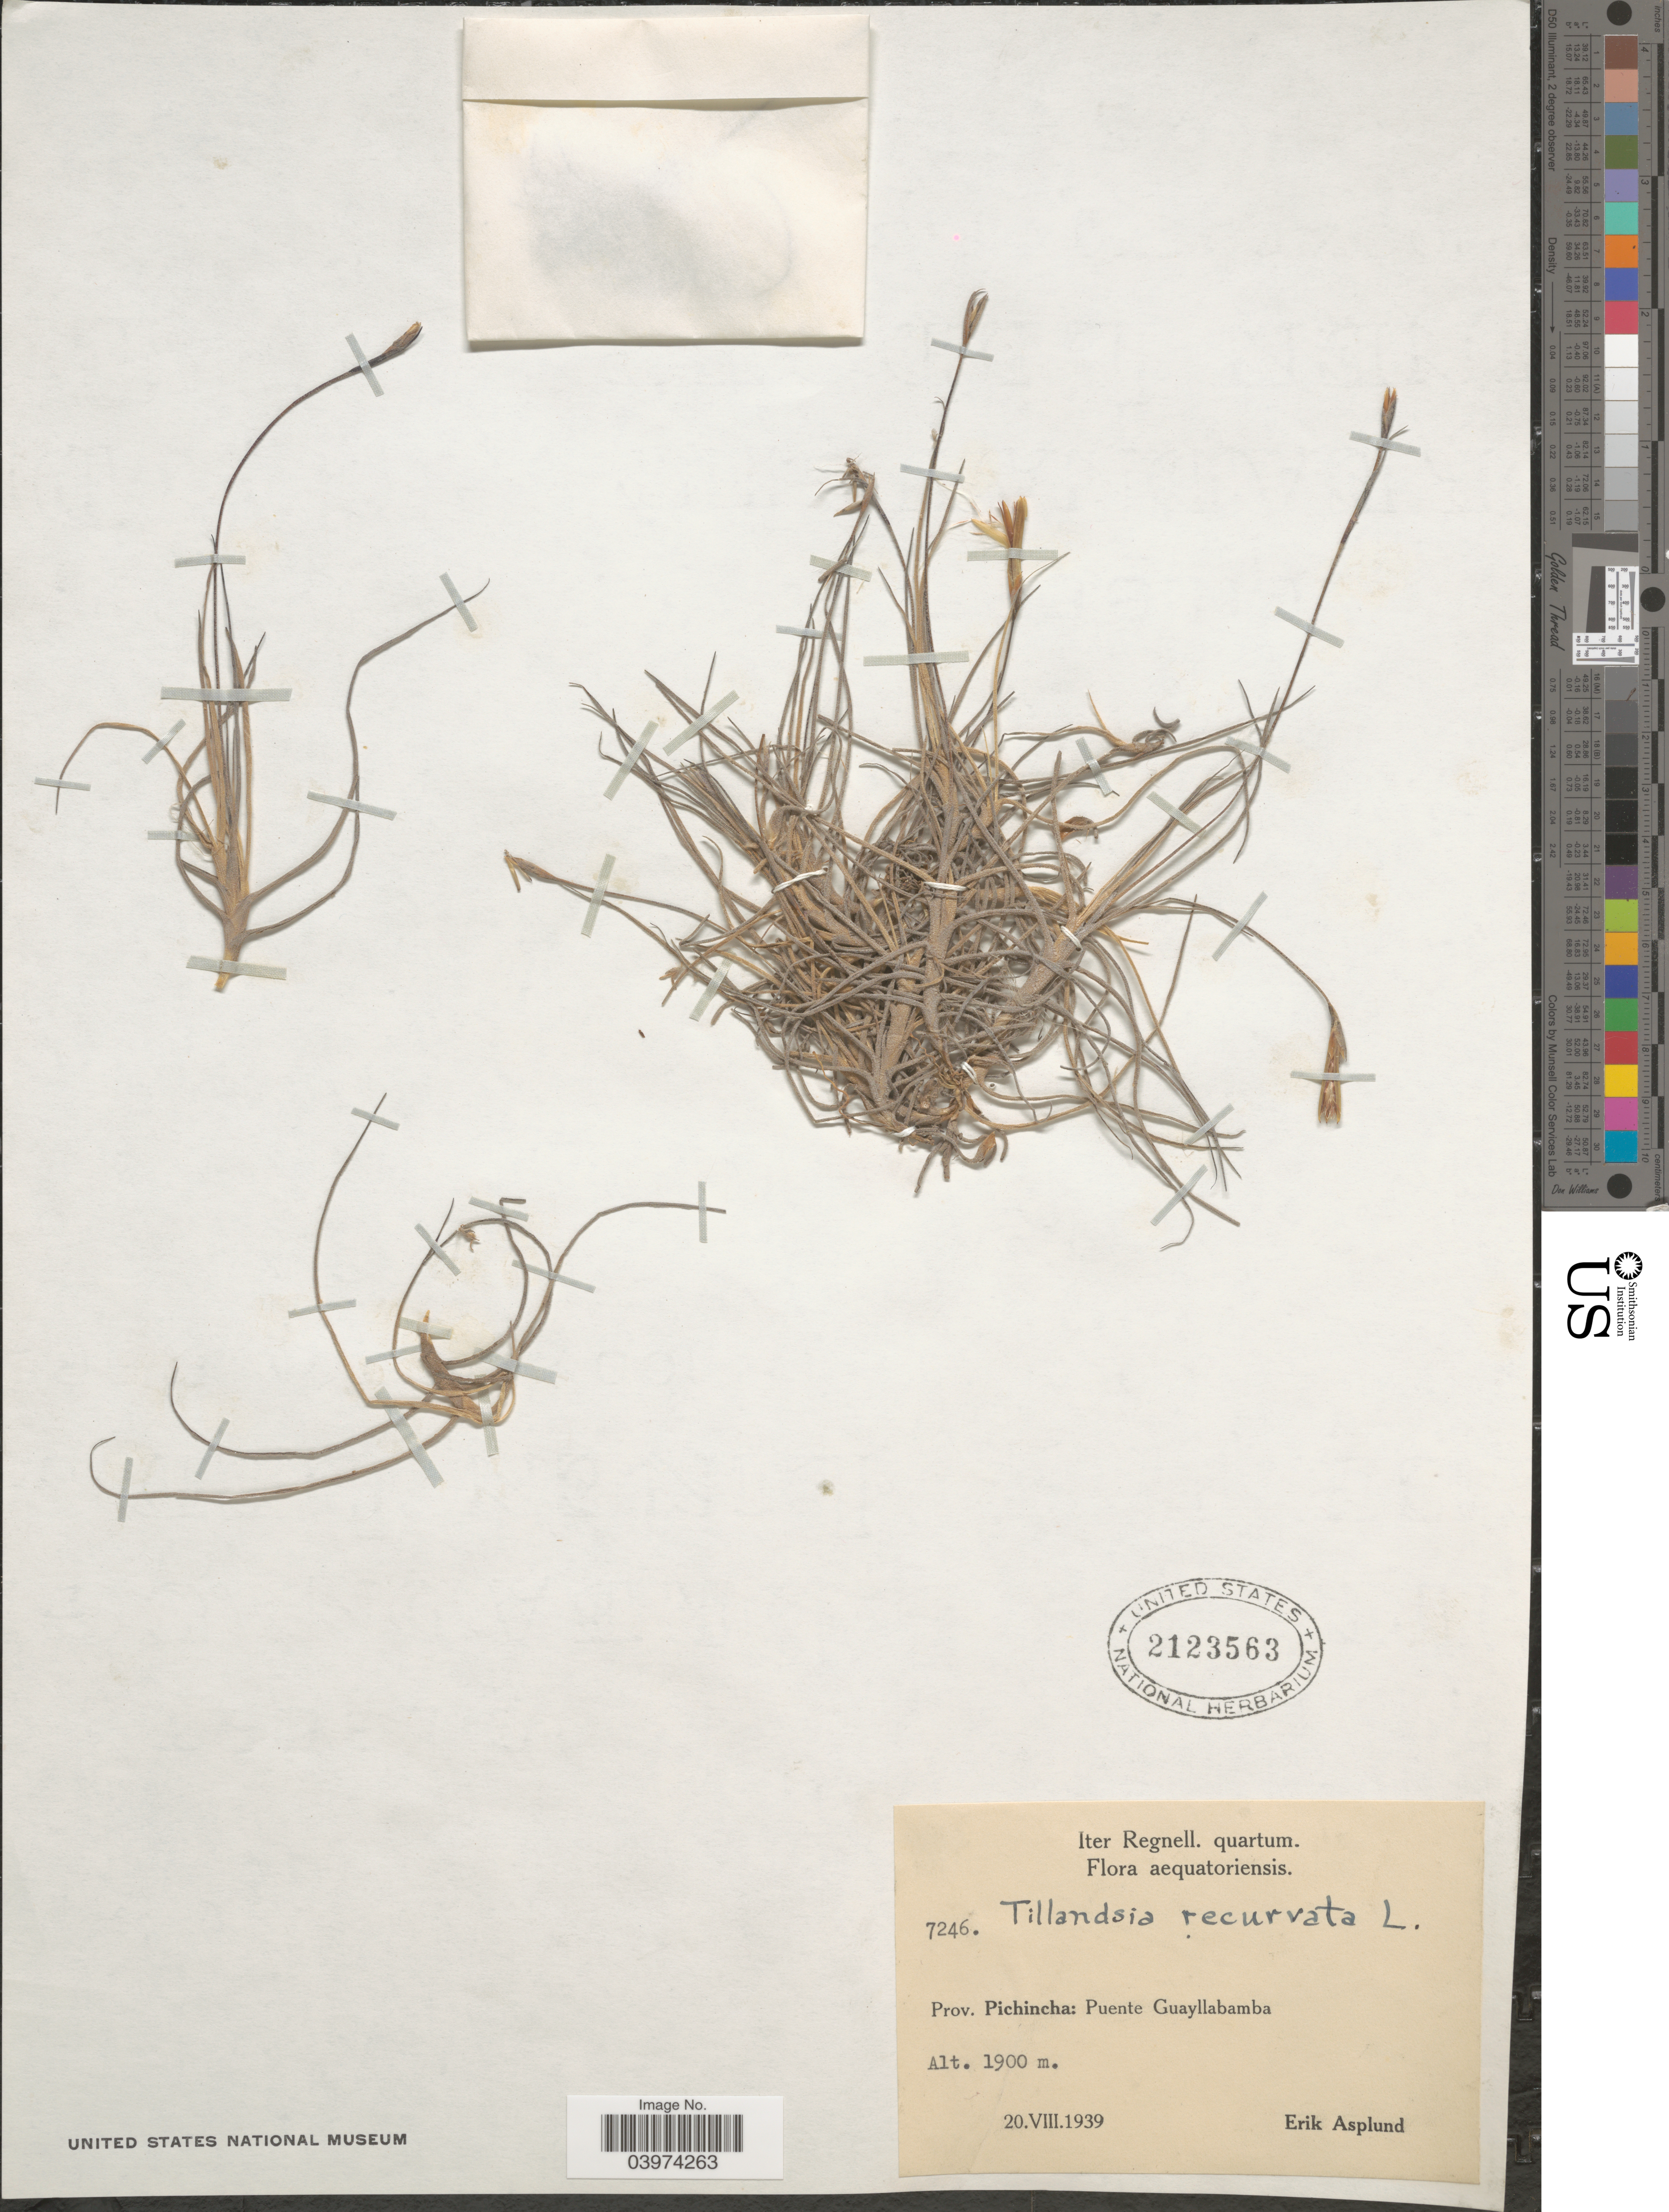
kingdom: Plantae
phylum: Tracheophyta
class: Liliopsida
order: Poales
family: Bromeliaceae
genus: Tillandsia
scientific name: Tillandsia recurvata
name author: L.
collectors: E. Asplund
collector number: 7246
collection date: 1939-08-20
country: Ecuador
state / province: Pichincha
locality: Iter Regnell. quartum. Aequatoriensis. Prov. Pichincha: Puente Guayllabamba.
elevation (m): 1900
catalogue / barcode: US 2123563